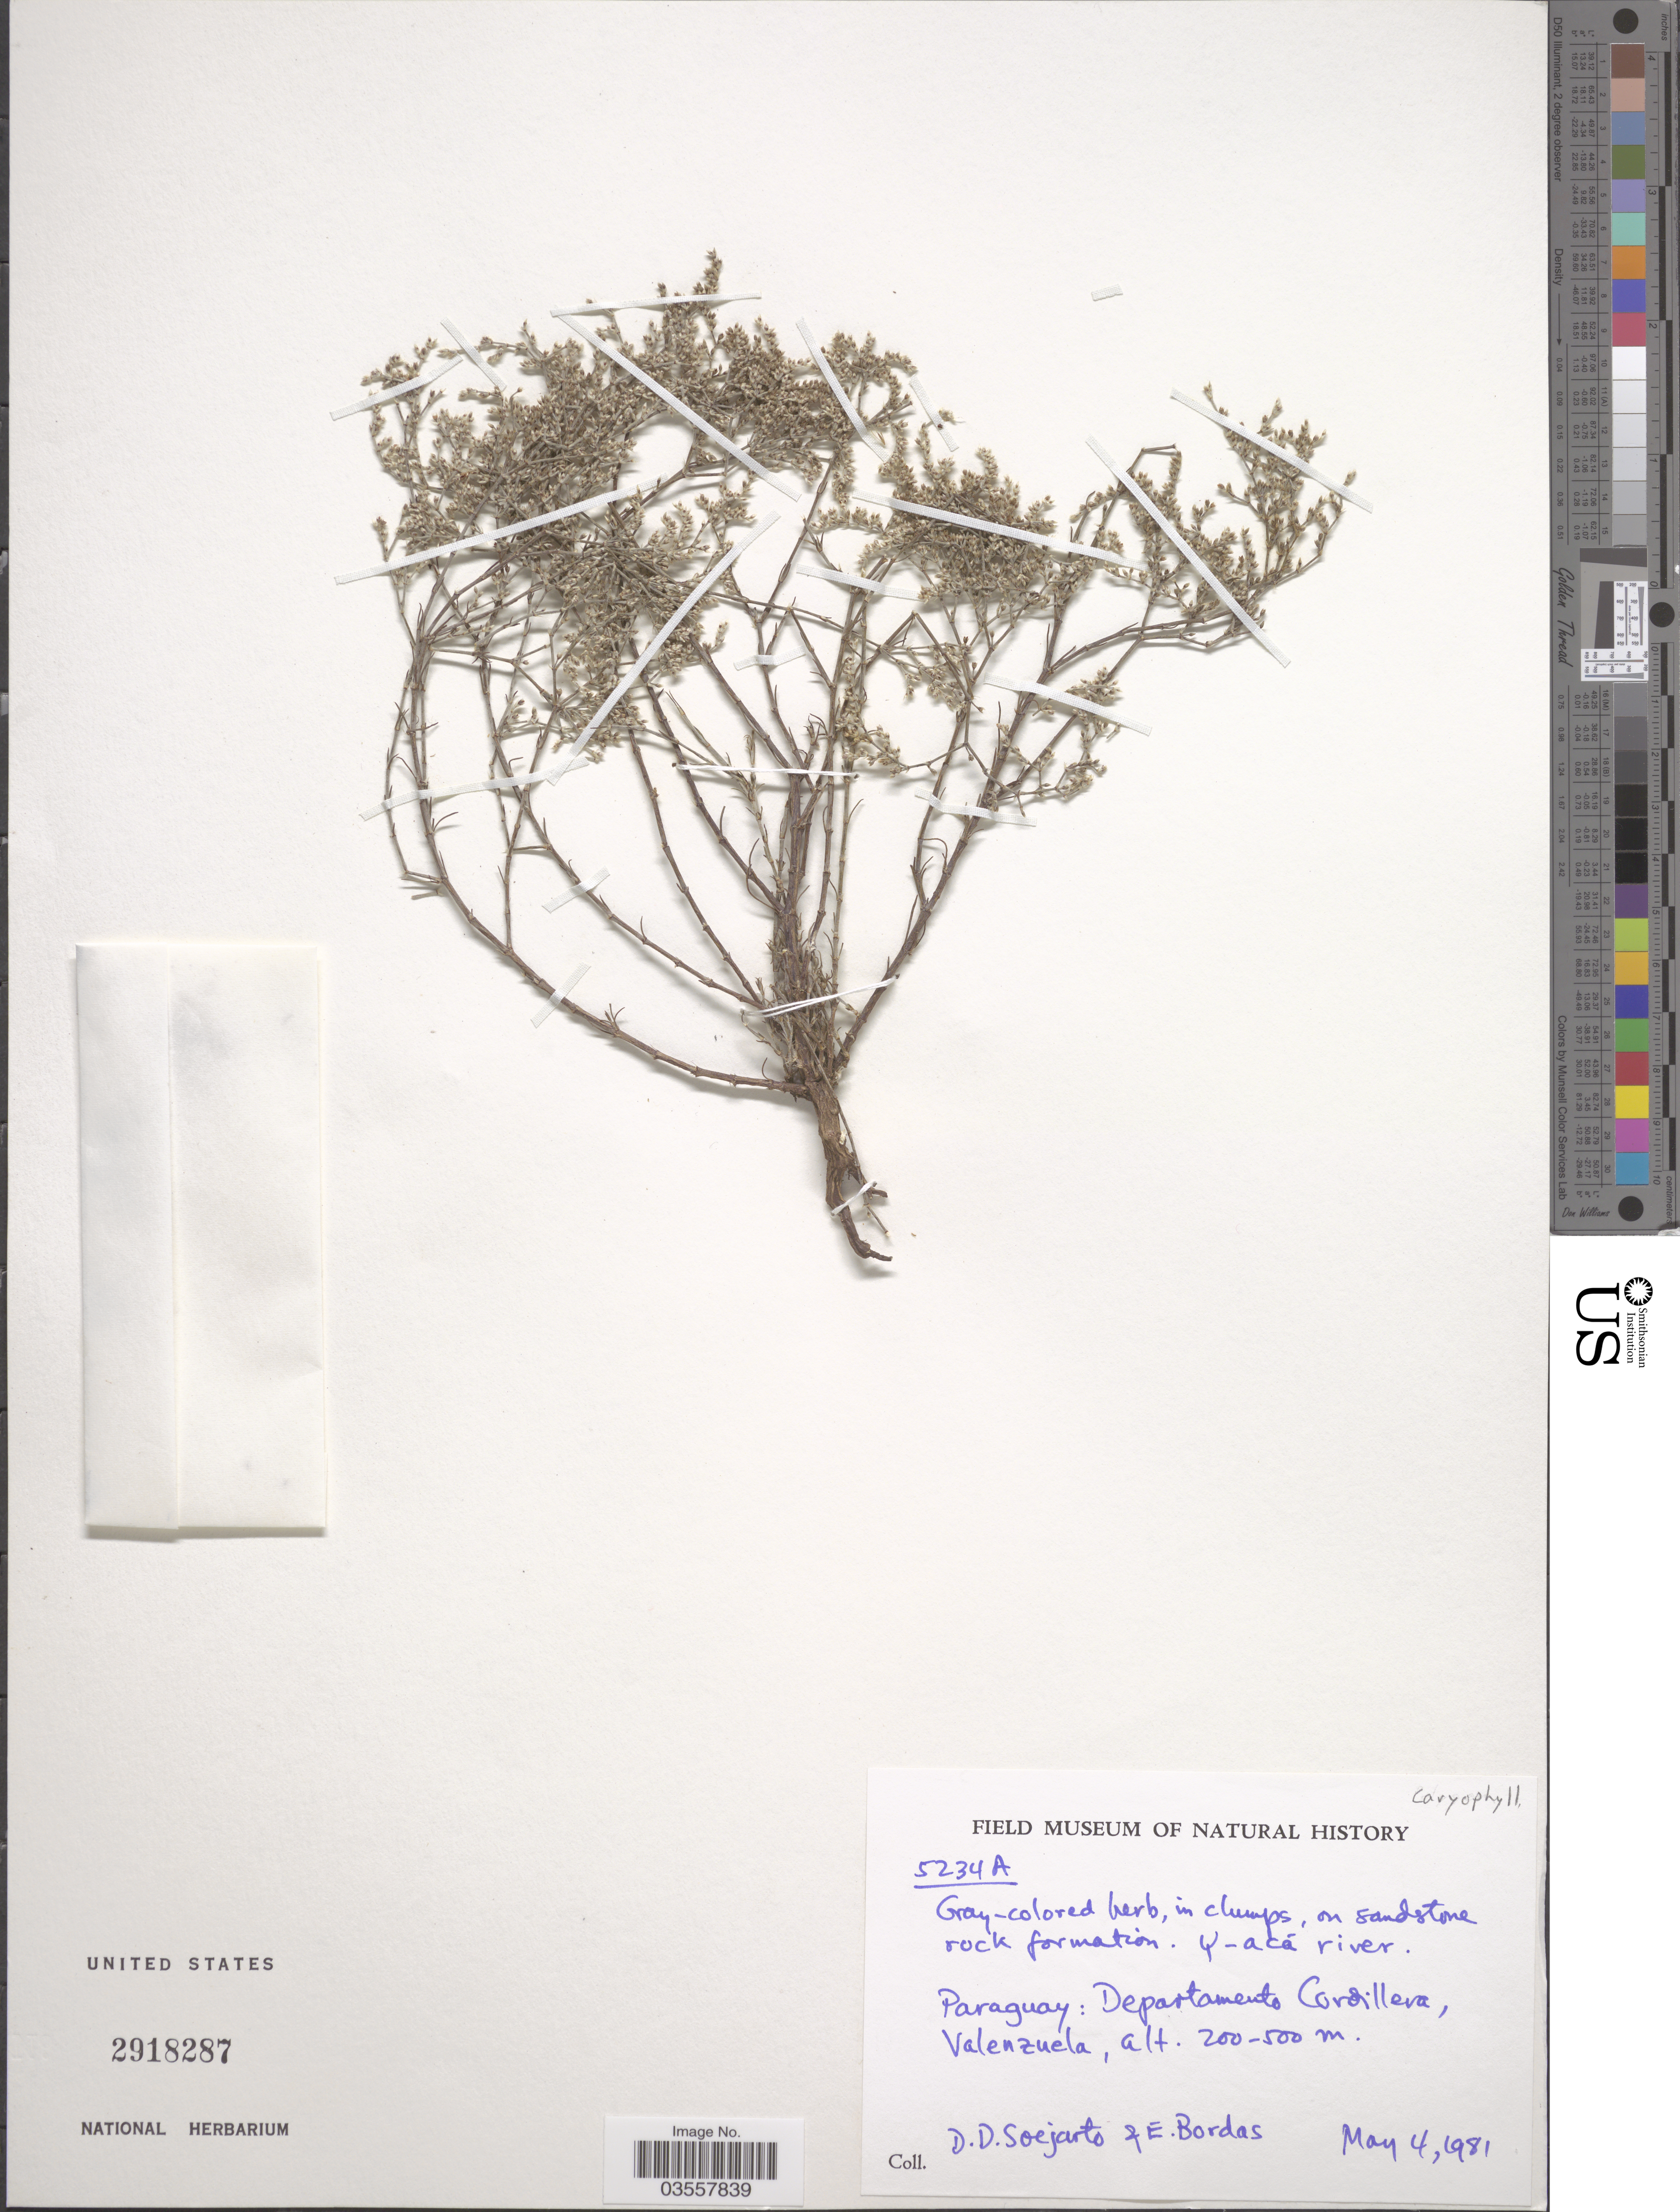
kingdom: Plantae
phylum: Tracheophyta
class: Magnoliopsida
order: Caryophyllales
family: Caryophyllaceae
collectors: E. Bordas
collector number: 5234 A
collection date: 1981-05-04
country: Paraguay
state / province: Cordillera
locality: Q-acá river. Departamento Cordillera, Valenzuela.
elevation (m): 200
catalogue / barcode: US 2918287